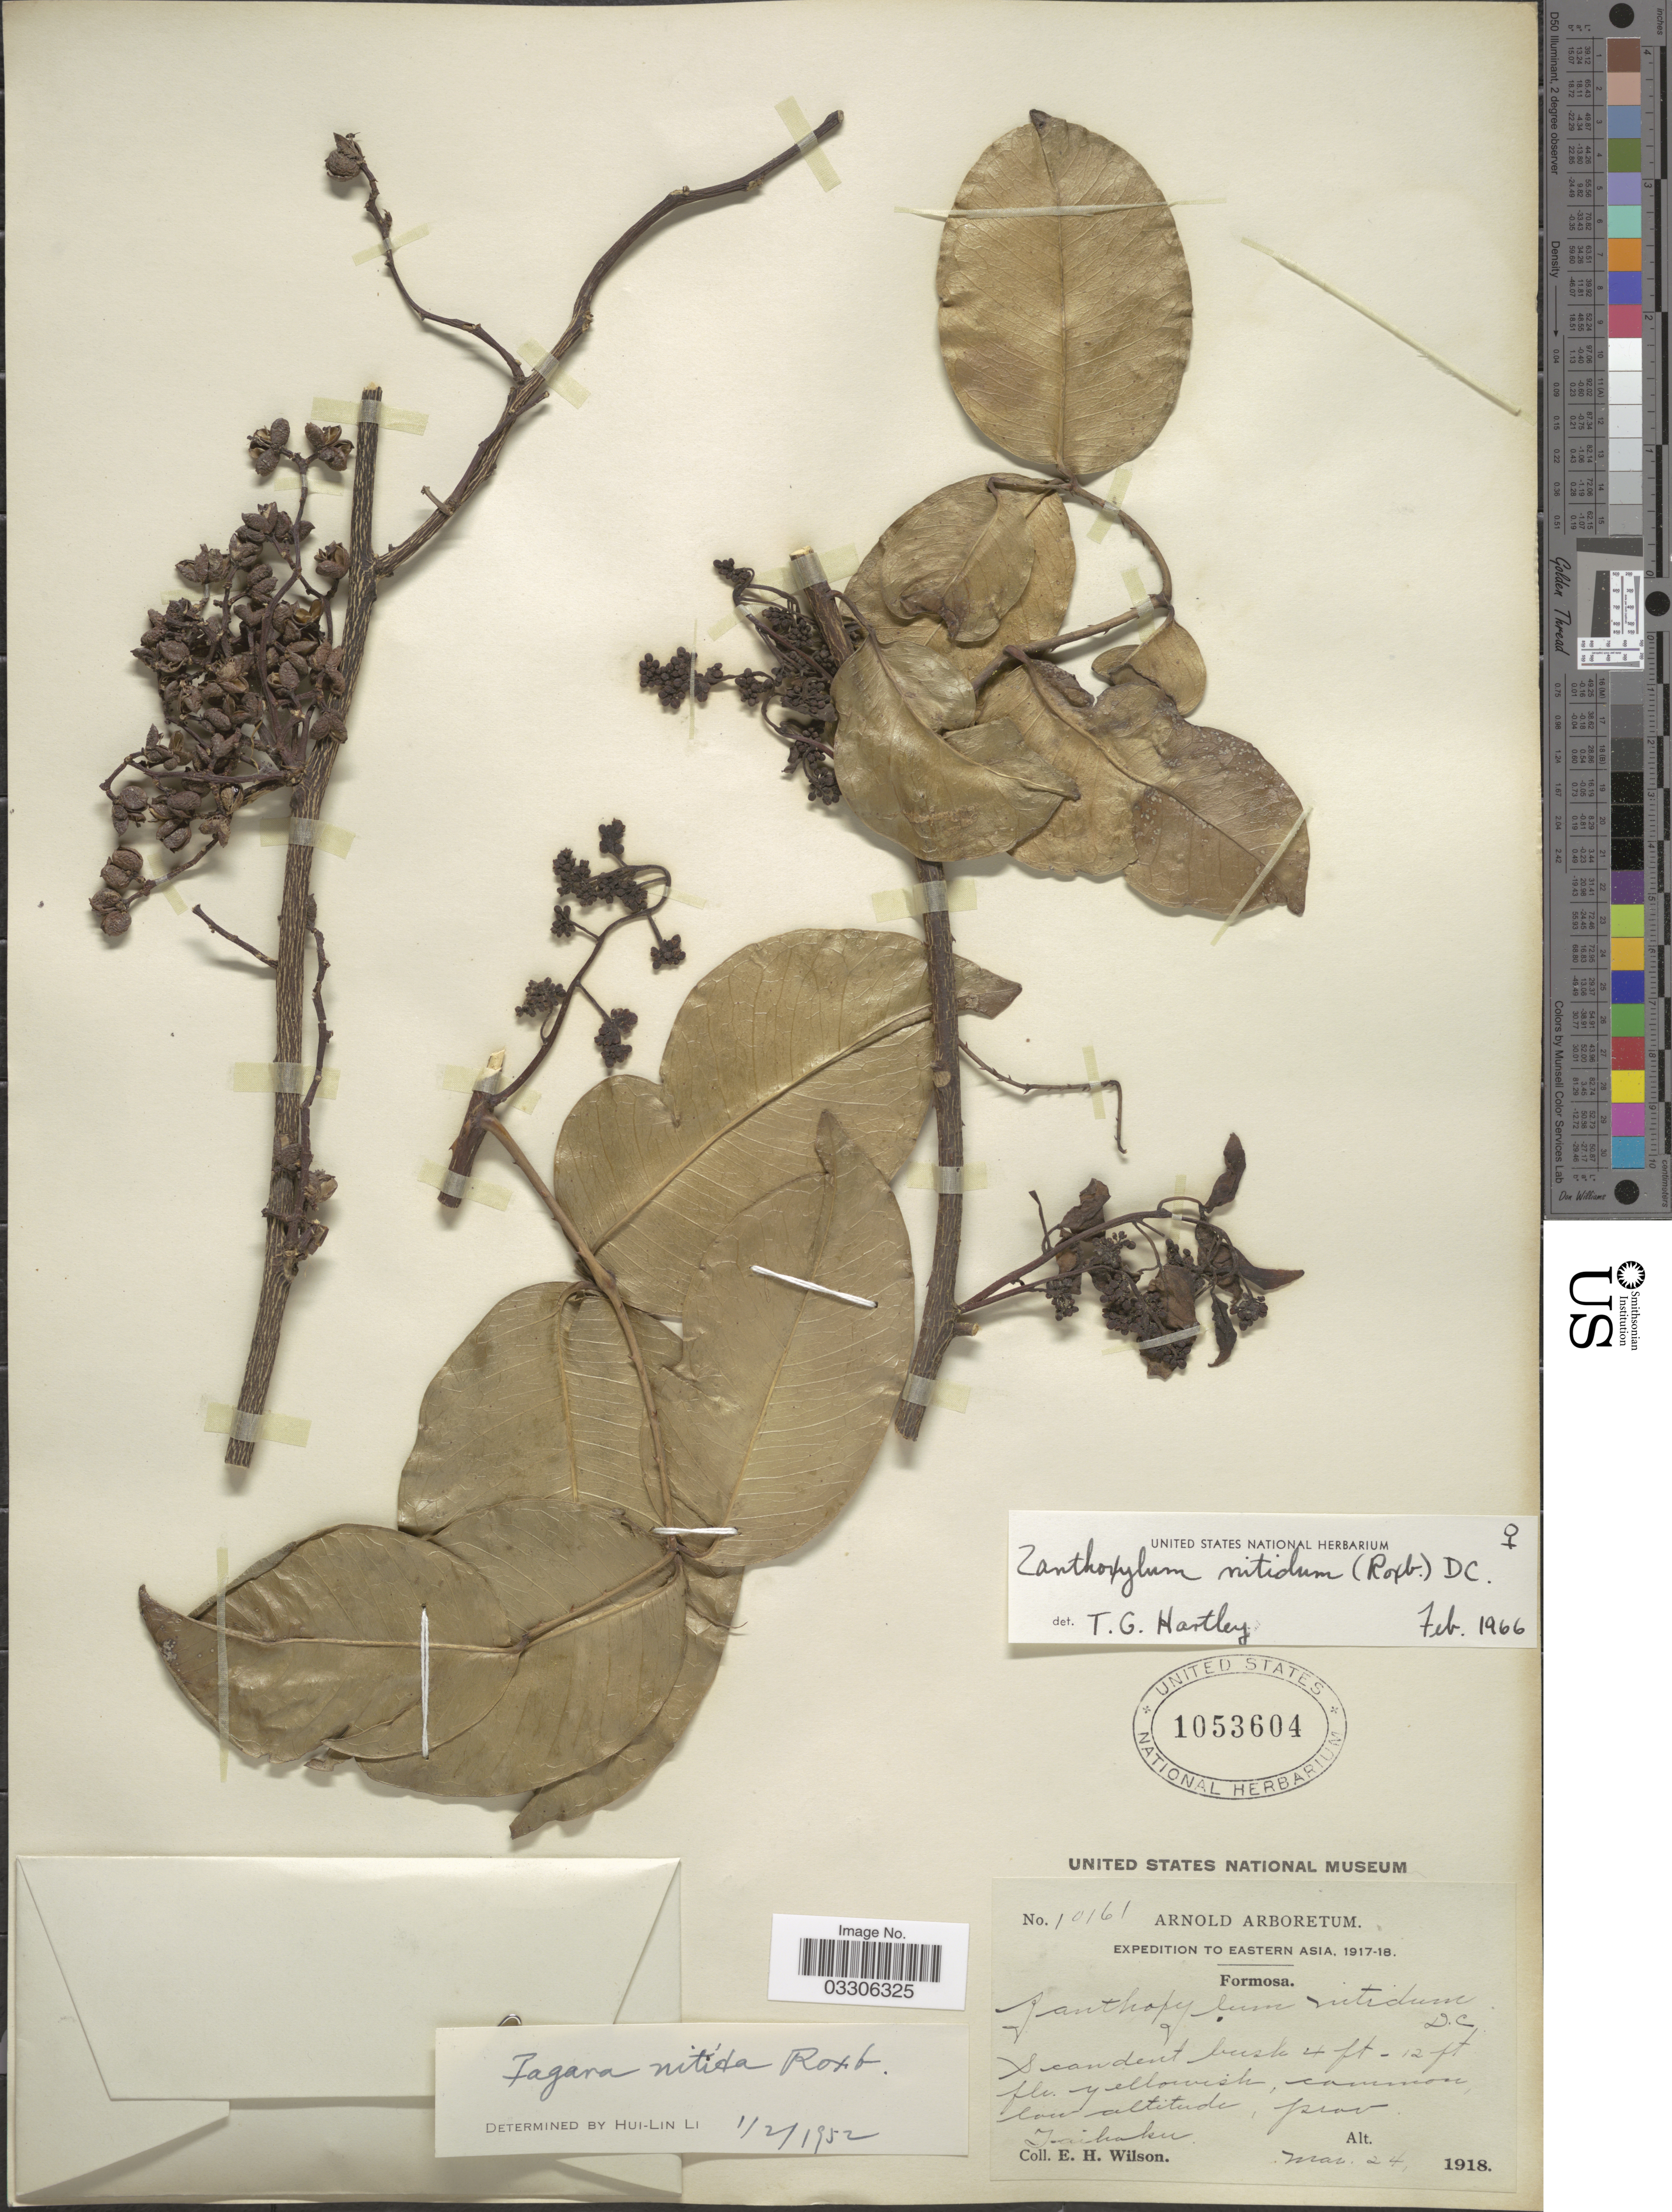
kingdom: Plantae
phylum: Tracheophyta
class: Magnoliopsida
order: Sapindales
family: Rutaceae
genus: Zanthoxylum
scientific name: Zanthoxylum nitidum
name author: Bunge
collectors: E. Wilson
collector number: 10161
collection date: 1918-03-24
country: Taiwan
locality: Eastern Asia. Formosa. Prov. Taihoku.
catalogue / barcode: US 1053604